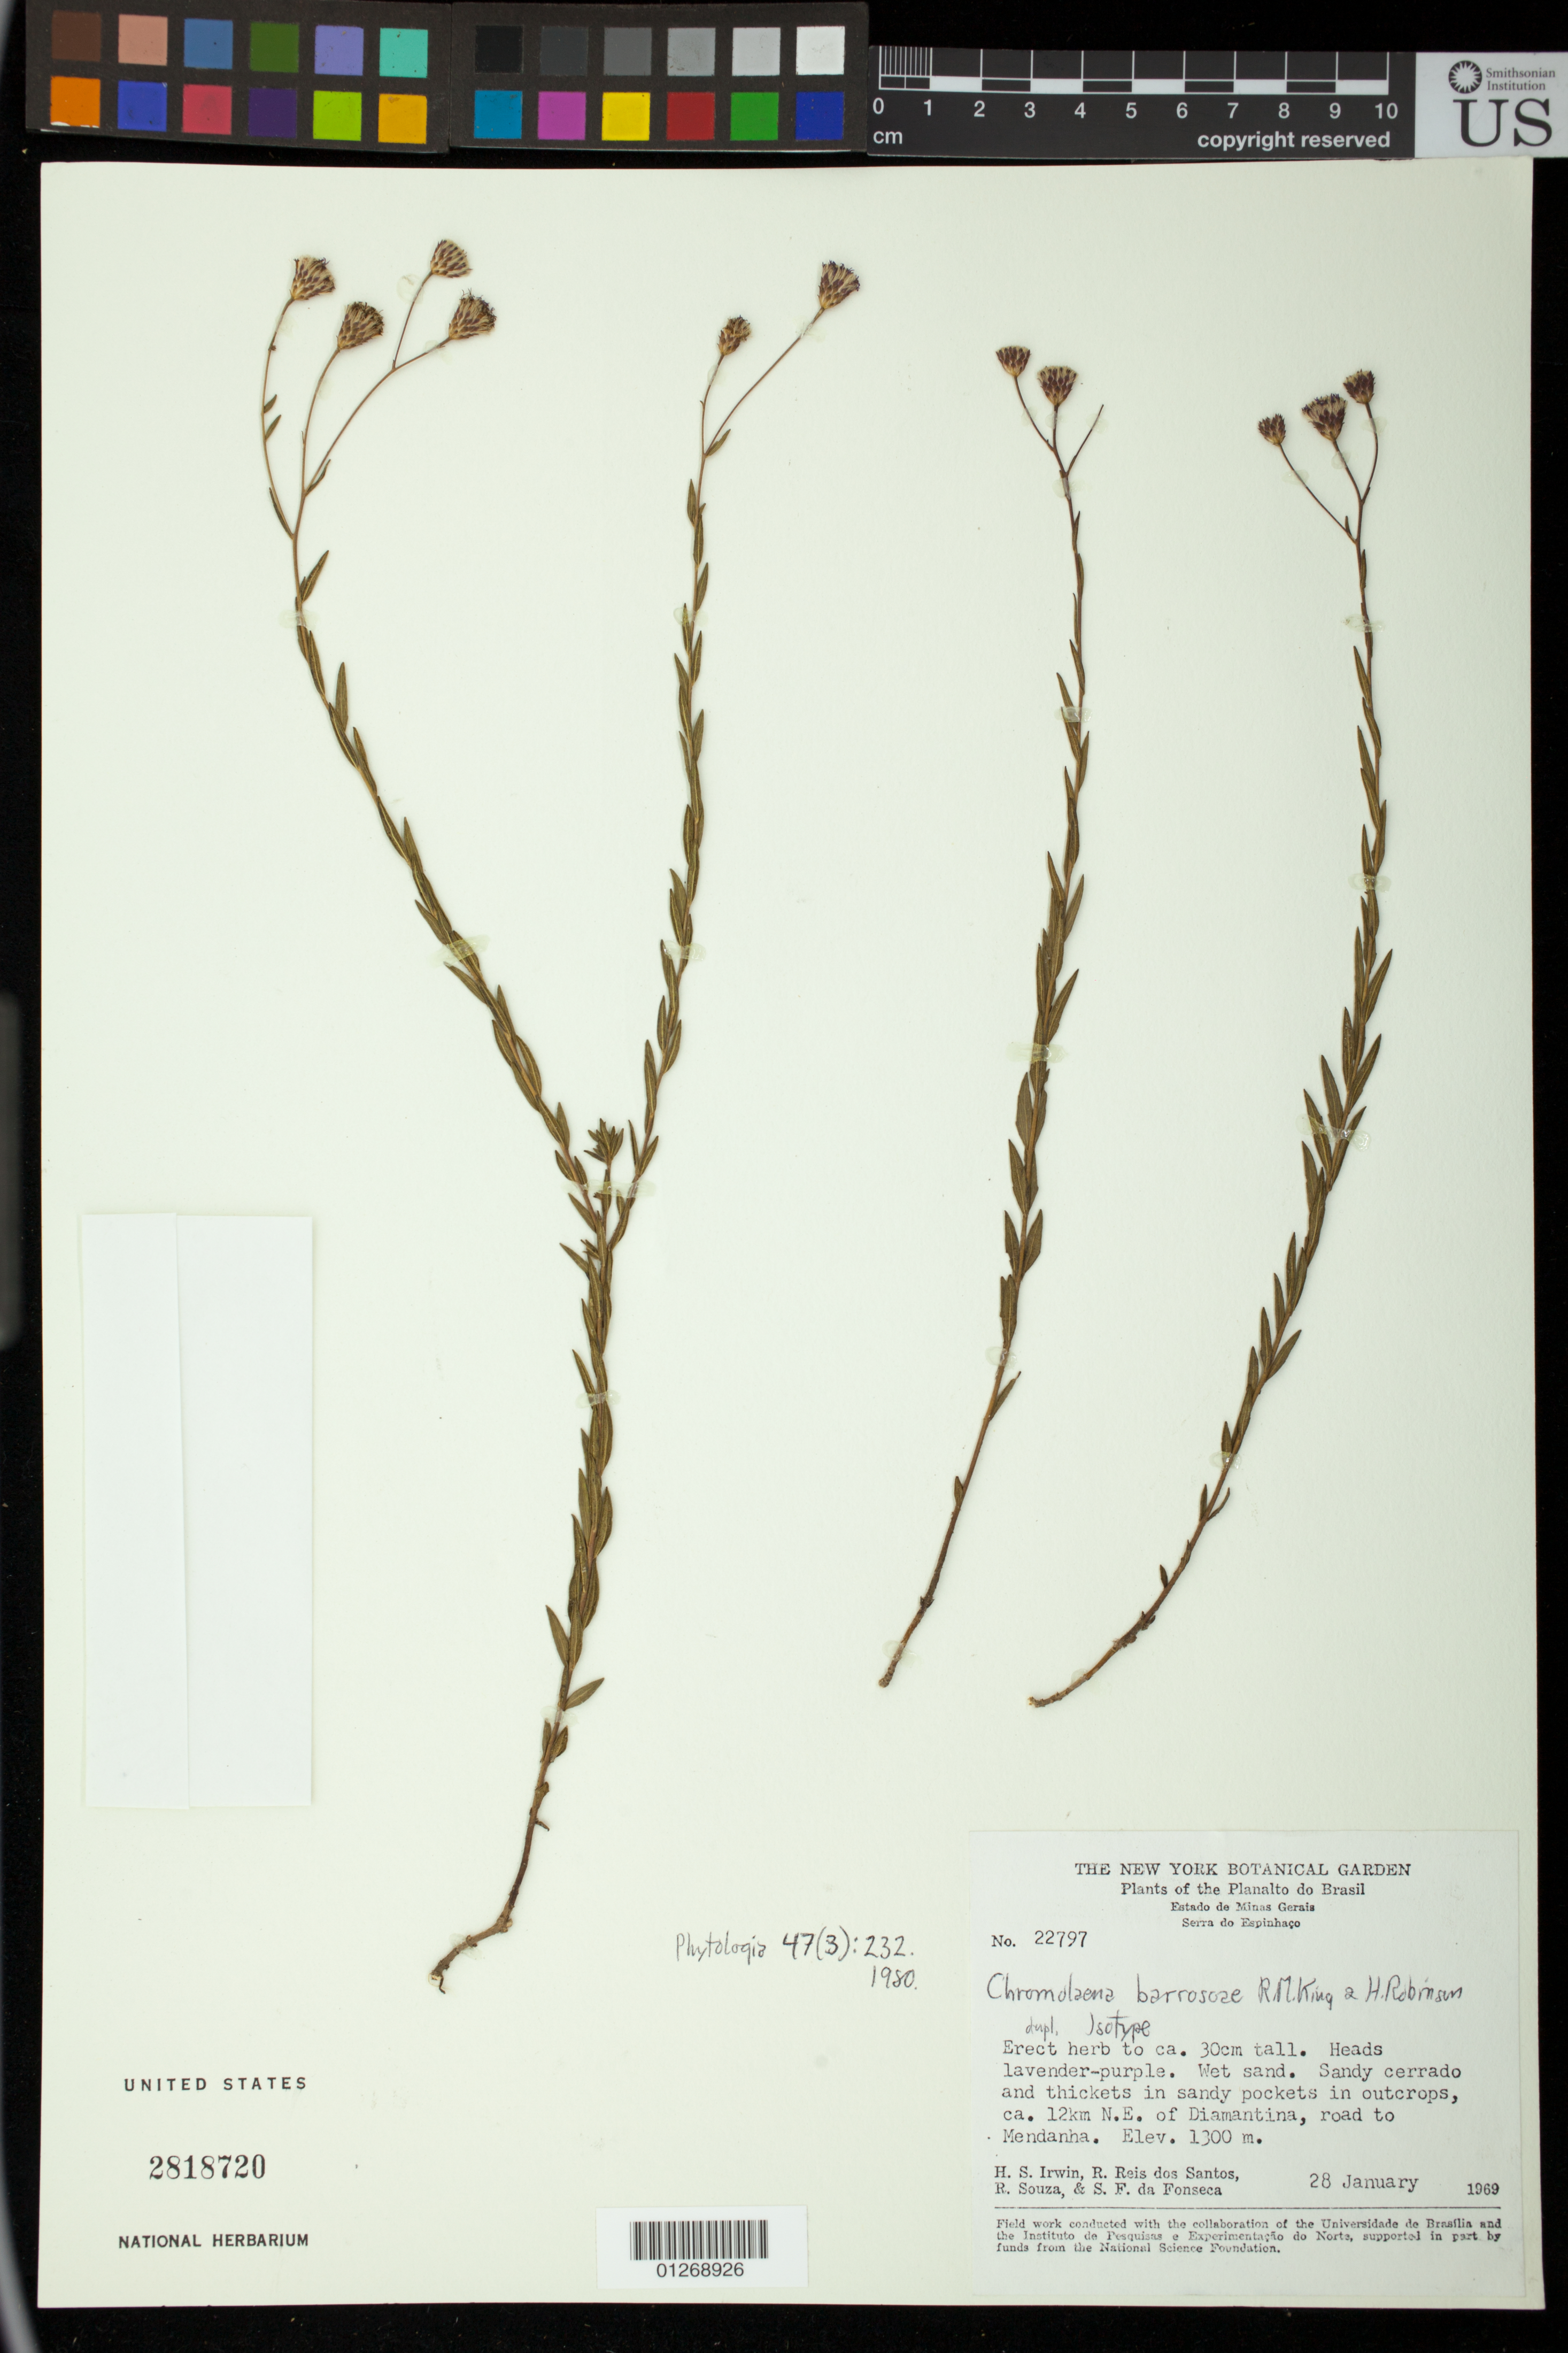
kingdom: Plantae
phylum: Tracheophyta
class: Magnoliopsida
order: Asterales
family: Asteraceae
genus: Chromolaena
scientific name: Chromolaena barrosoae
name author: R.M. King & H. Rob.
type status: Isotype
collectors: H. Irwin, R. Reis dos Santos, R. Souza & S. F. Fonsêca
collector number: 22797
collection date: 1969-01-28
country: Brazil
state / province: Minas Gerais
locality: Planalto do Brasil, Estado de Minas Gerais, Serra do Espinhaço. Ca. 12 km NE of Diamentina, road to Mendanha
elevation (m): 1300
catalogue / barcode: US 2818720